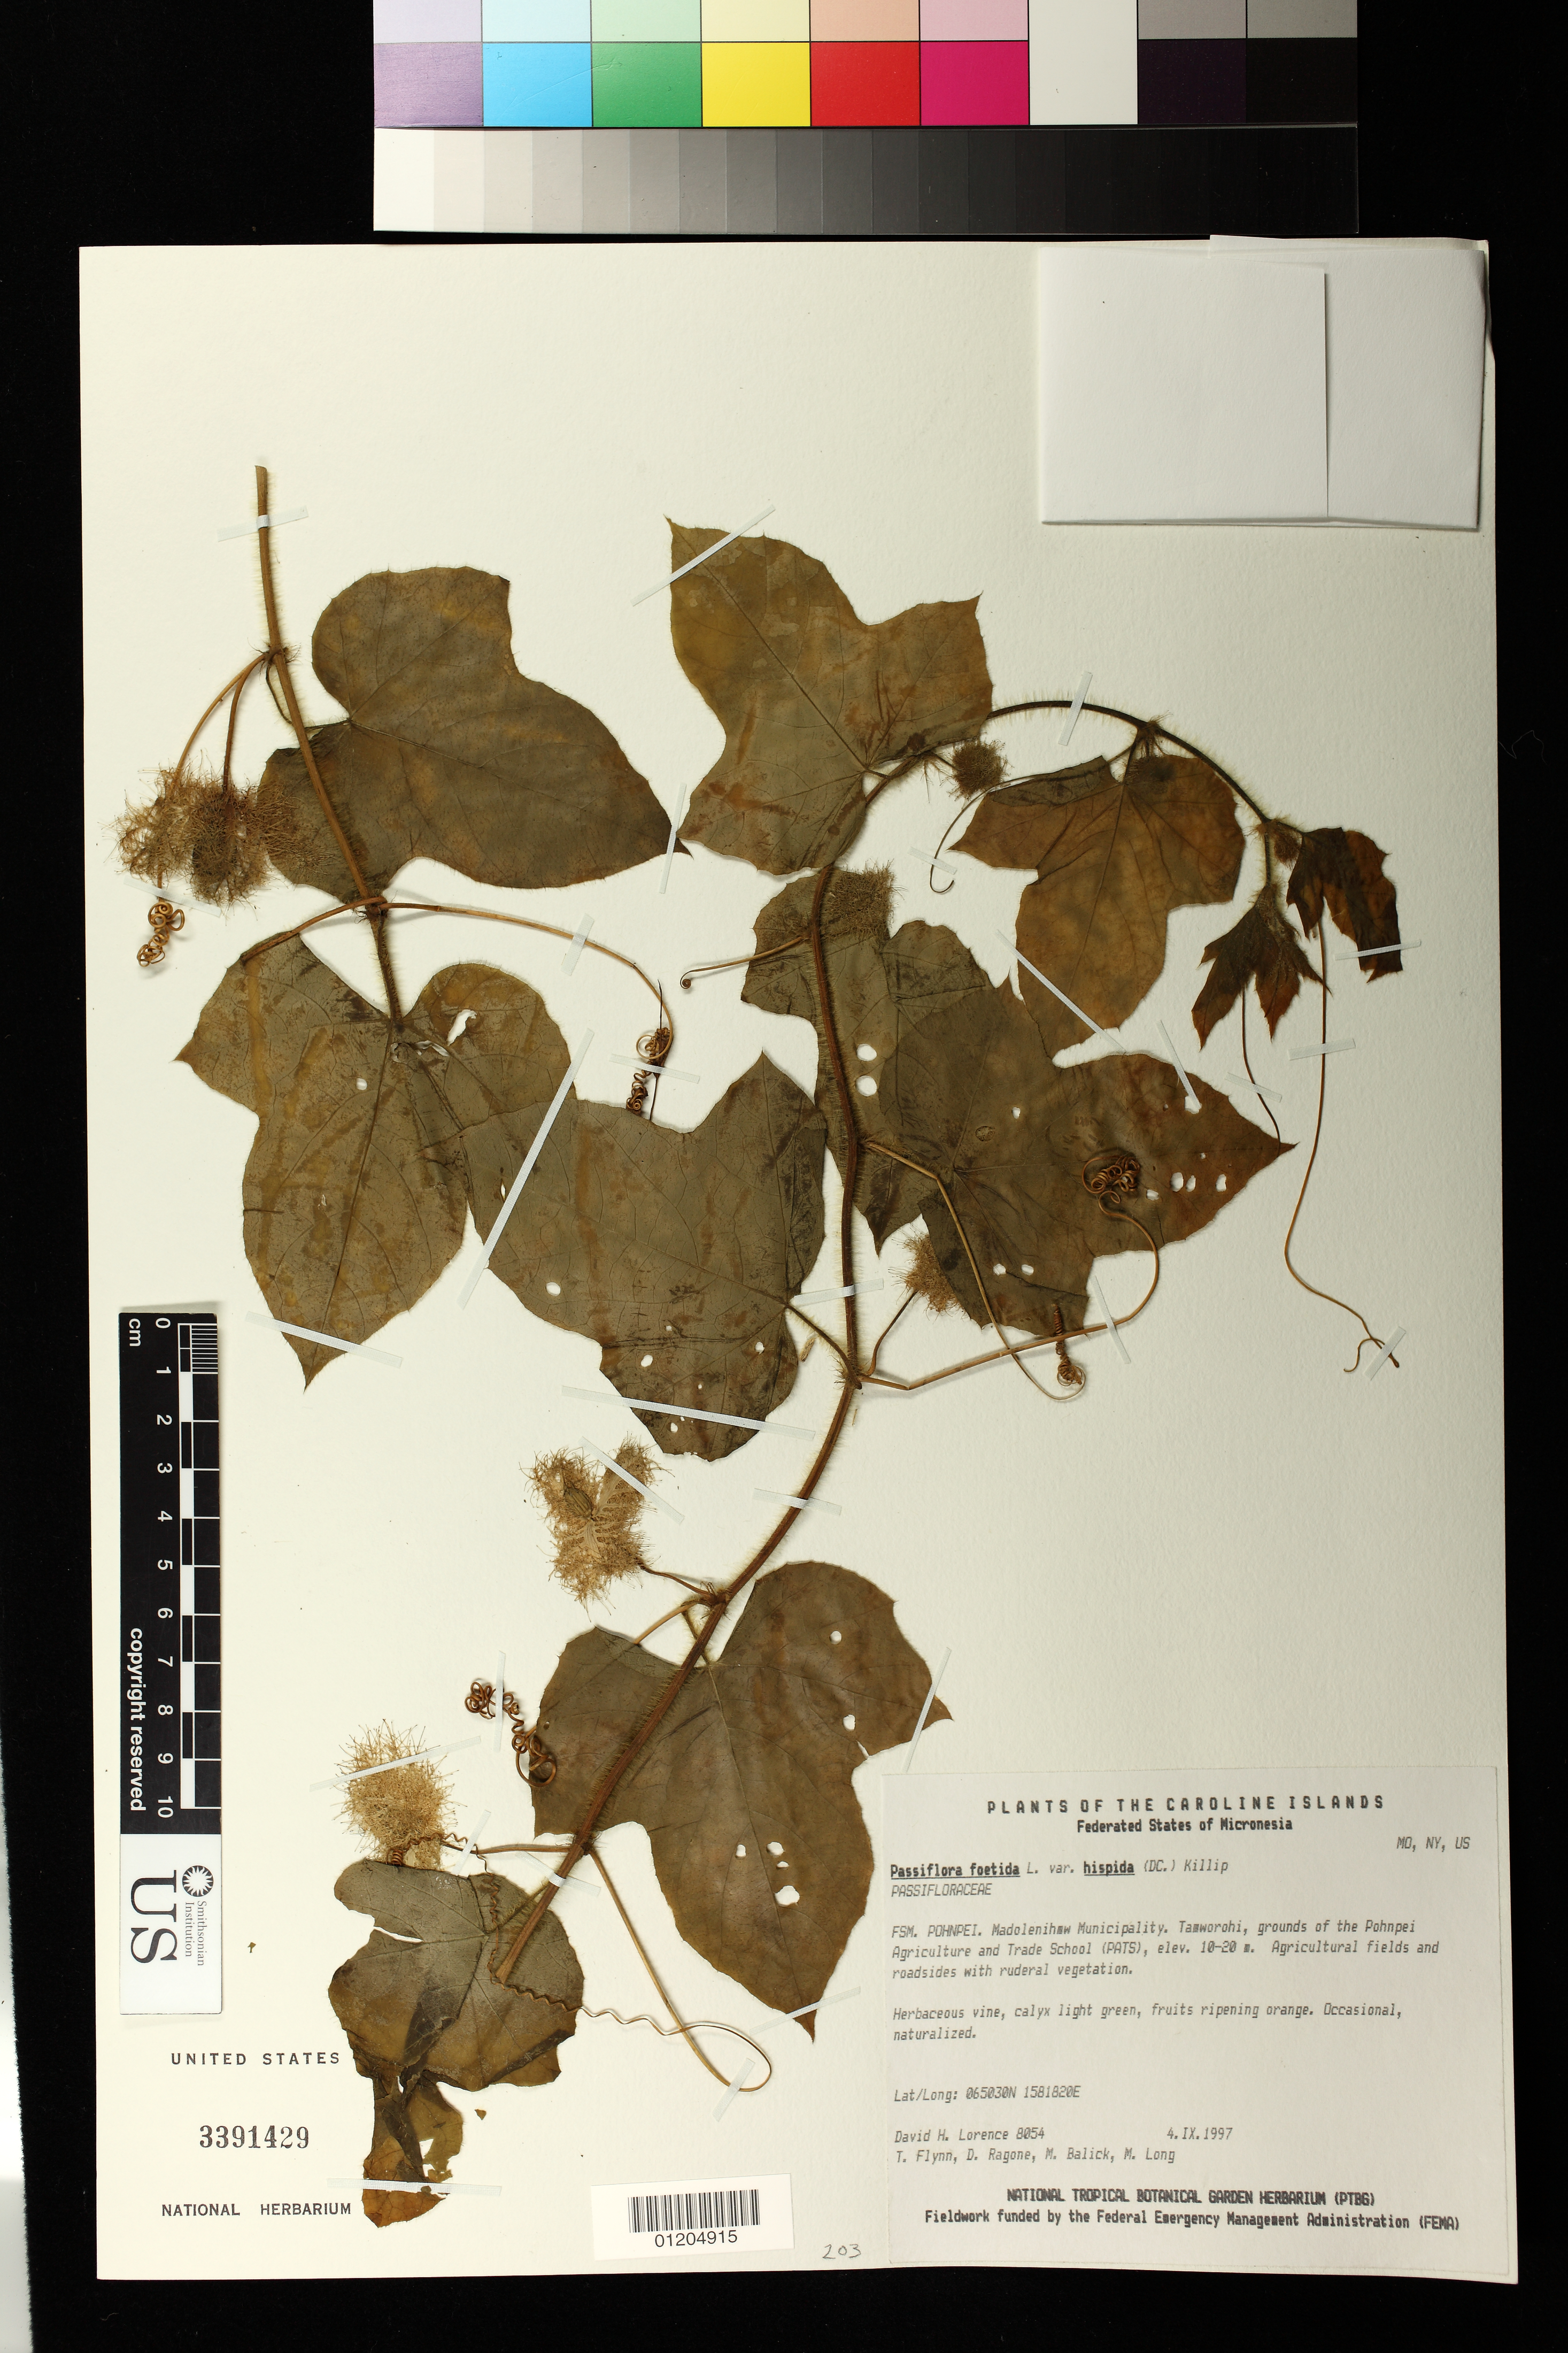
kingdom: Plantae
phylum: Tracheophyta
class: Magnoliopsida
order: Malpighiales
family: Passifloraceae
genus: Passiflora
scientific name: Passiflora foetida var. hispida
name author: (DC. ex Triana & Planch.) Killip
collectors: D. Lorence, T. Flynn, D. Ragone, M. Balick & M. Long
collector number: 8054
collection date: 1997-09-04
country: Micronesia, Federated States of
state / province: Pohnpei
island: Pohnpei [Ponape]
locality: Madolenihmw Municipality. Tamworohi, grounds of the Pohnpei Agriculture and Trade School (PATS)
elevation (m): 10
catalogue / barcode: US 3391429